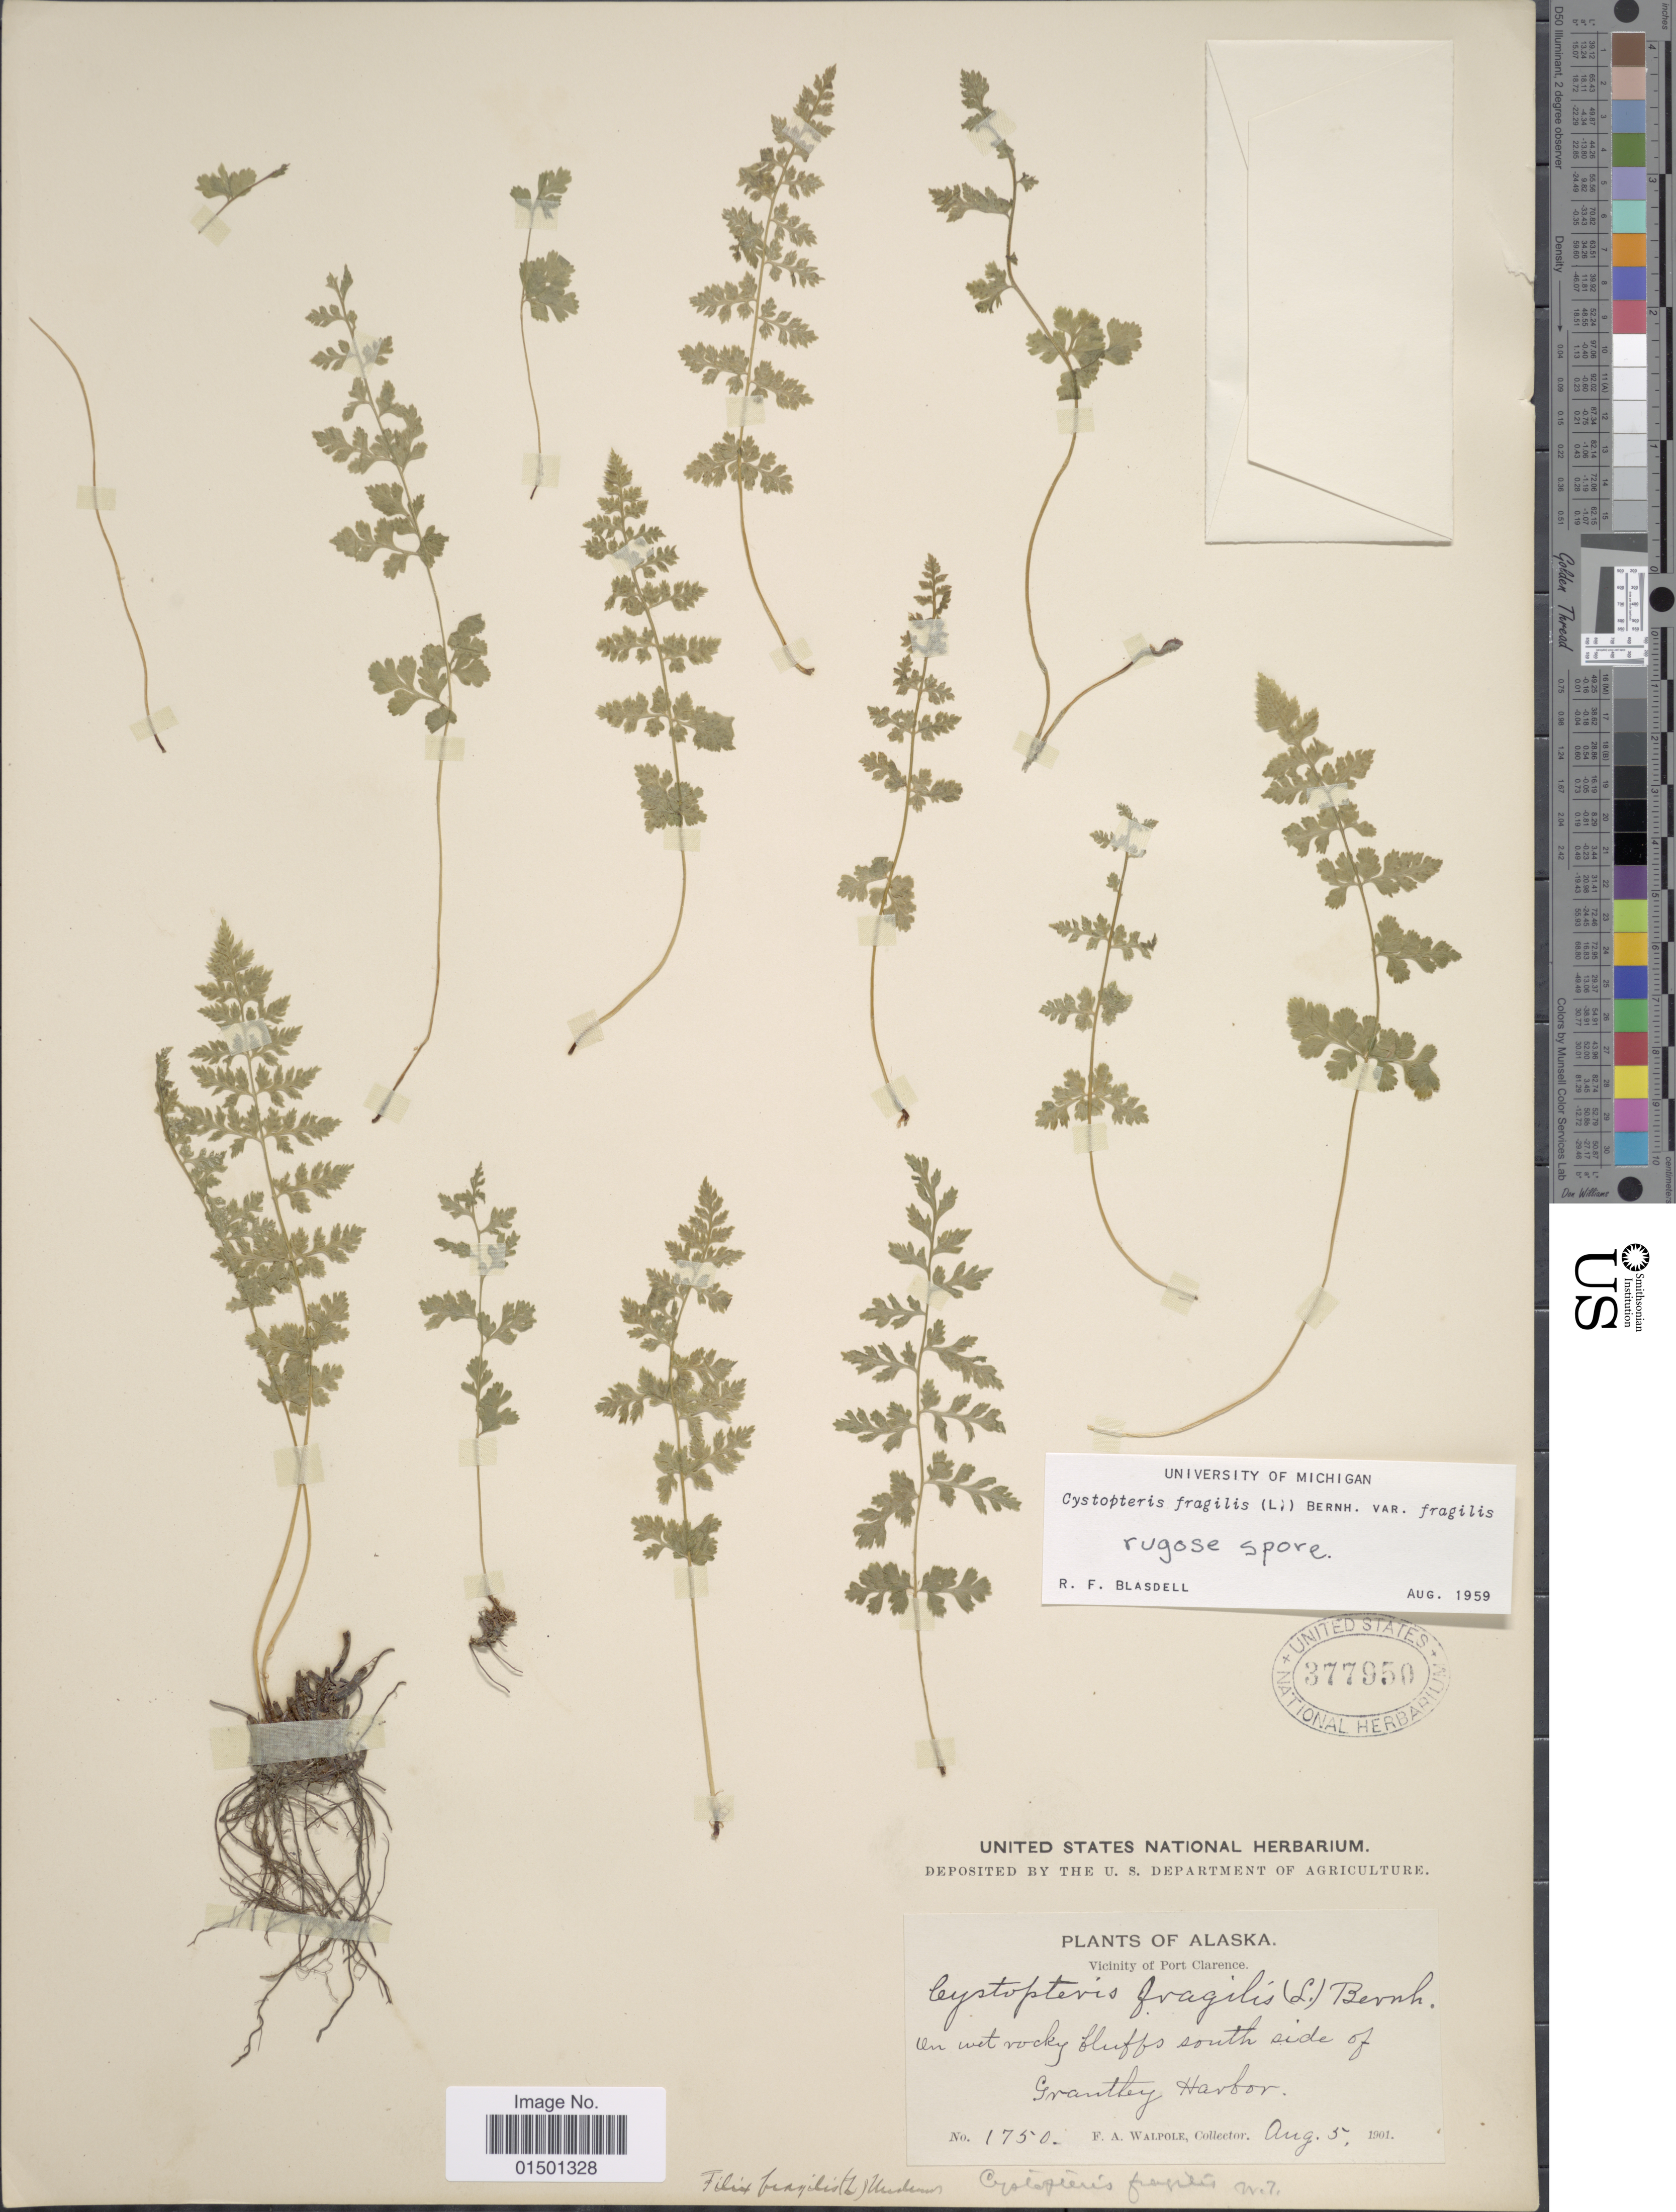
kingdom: Plantae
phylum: Tracheophyta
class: Polypodiopsida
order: Polypodiales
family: Cystopteridaceae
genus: Cystopteris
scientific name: Cystopteris fragilis var. dickieana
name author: B. Boivin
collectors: F. Walpole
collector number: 1750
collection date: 1901-08-05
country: United States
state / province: Alaska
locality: Vicinity of Port Clarence, south side of Grantley Harbor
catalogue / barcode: US 377950